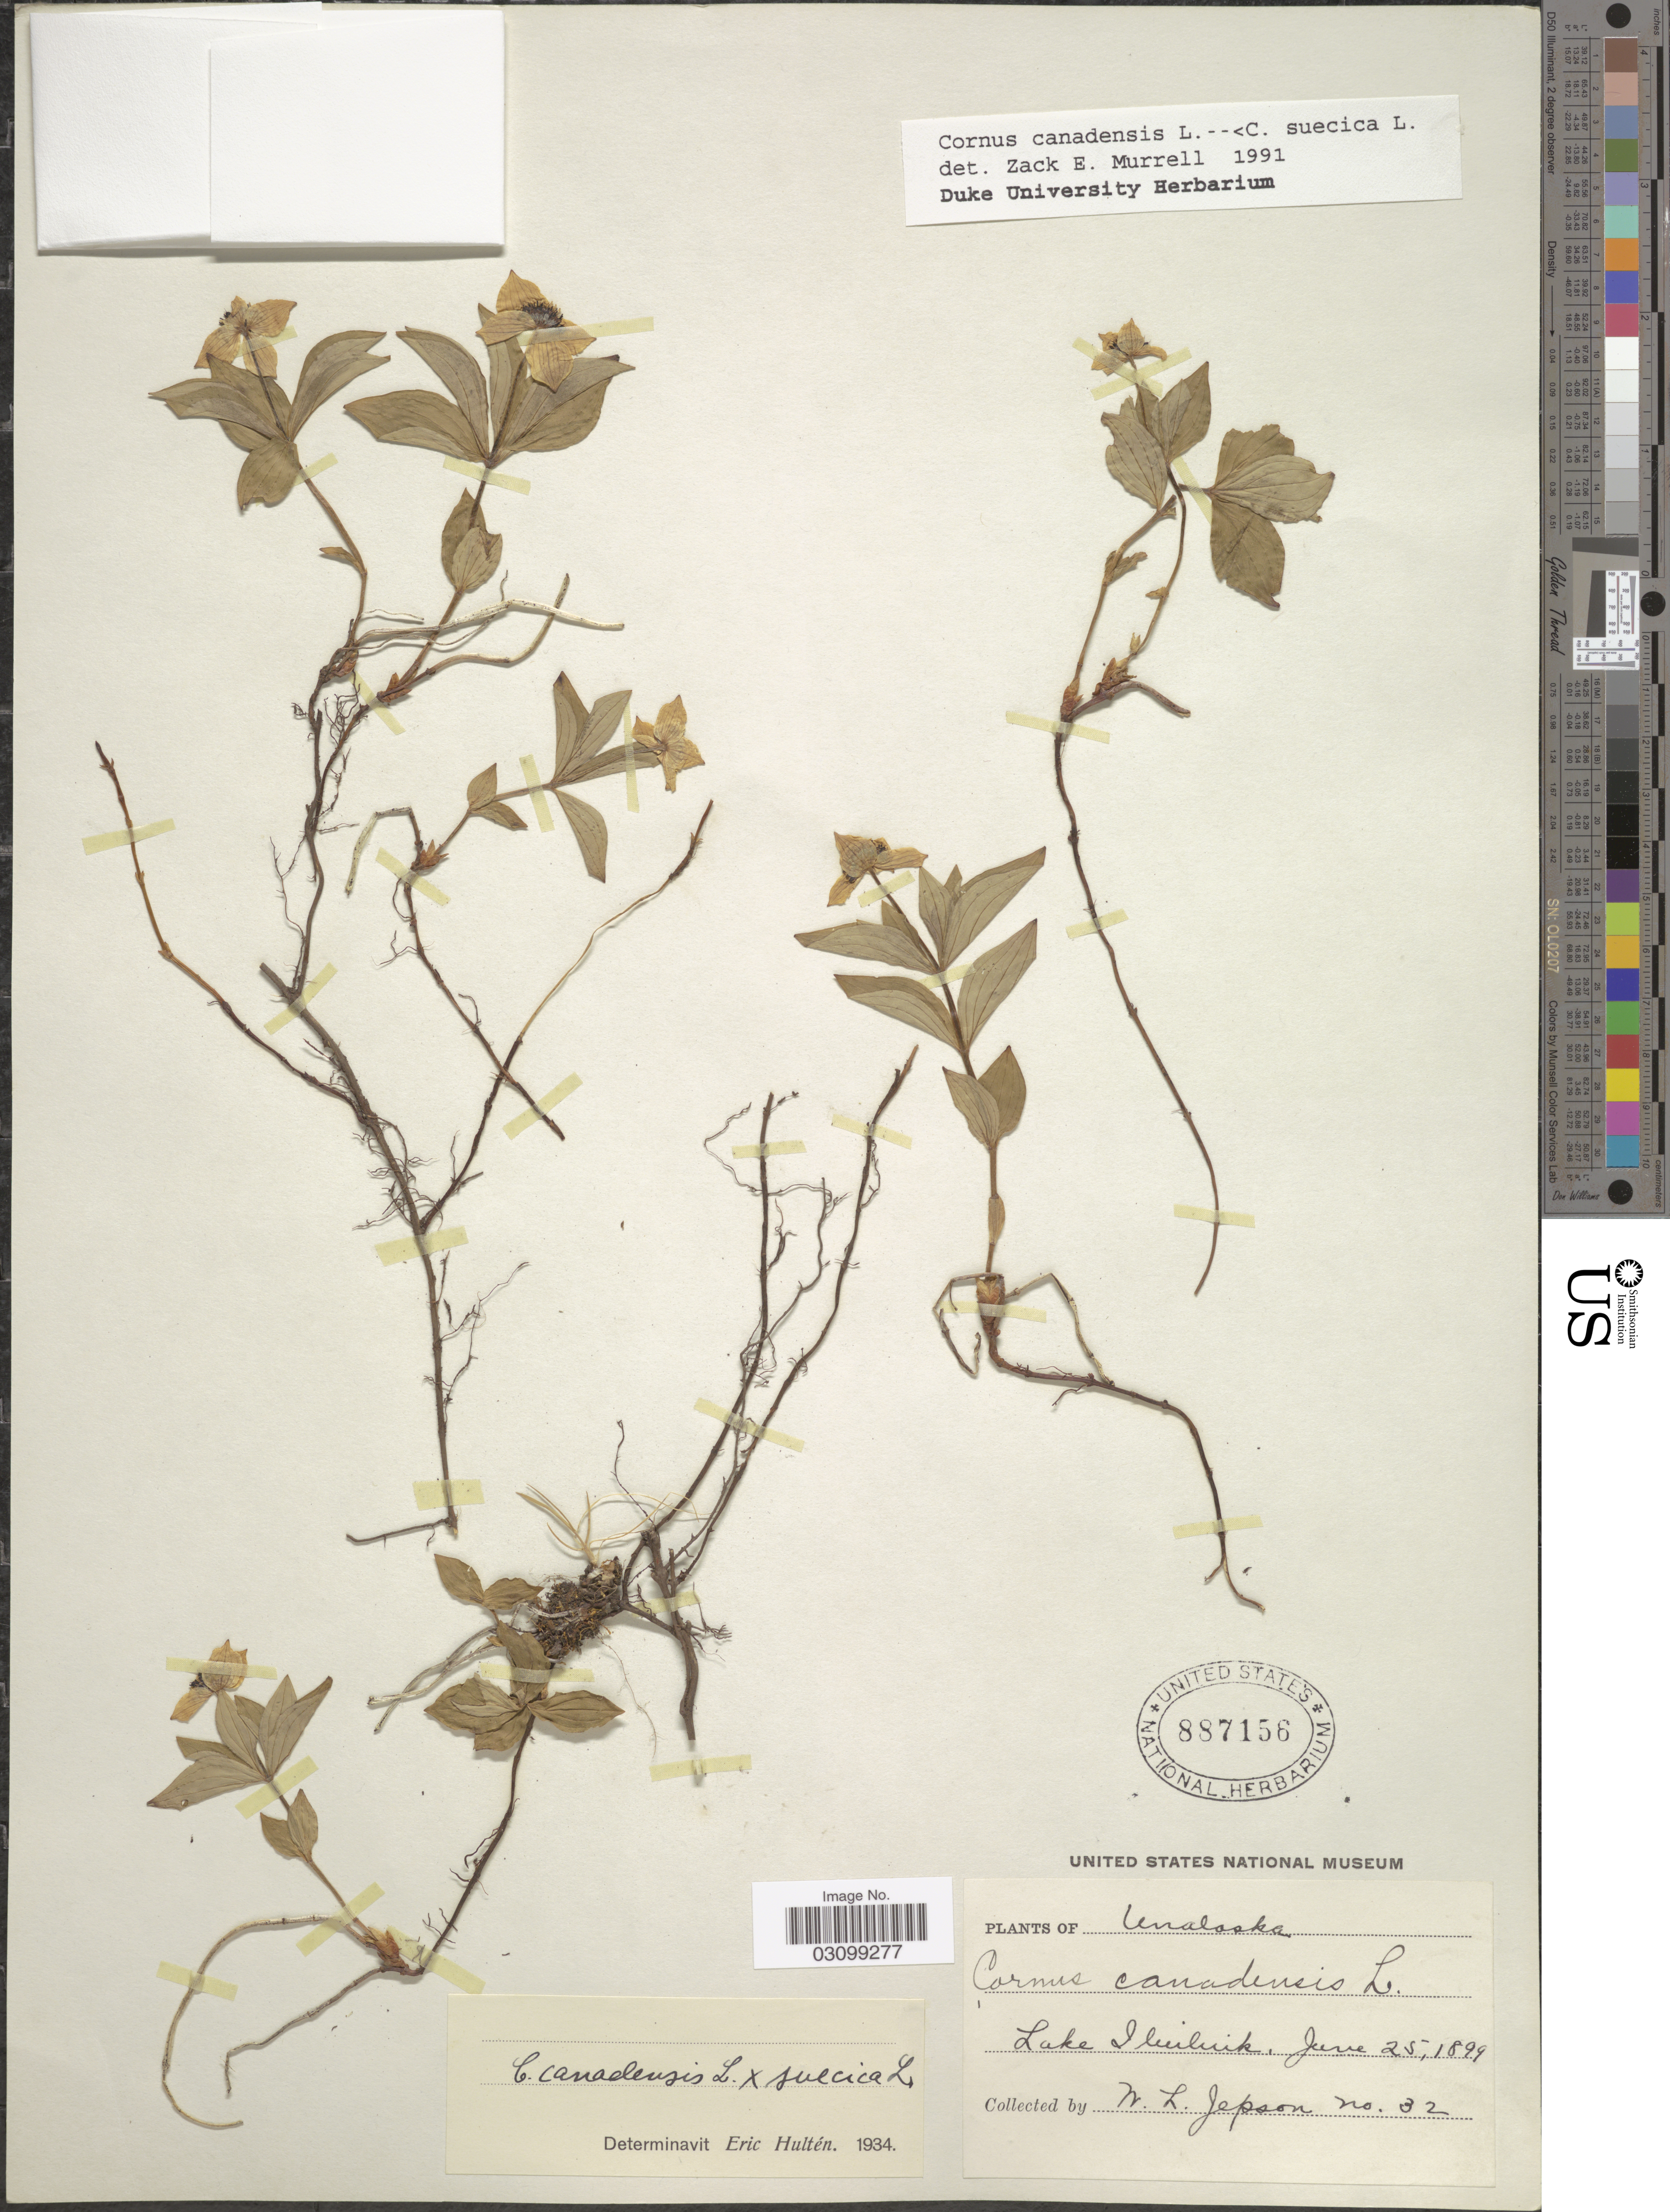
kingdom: Plantae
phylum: Tracheophyta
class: Magnoliopsida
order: Cornales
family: Cornaceae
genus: Cornus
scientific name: Cornus sp.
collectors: W. L. Jepson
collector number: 32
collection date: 1899-06-25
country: United States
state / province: Alaska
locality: Unalaska. Lake Iluiliuk.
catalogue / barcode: US 887156